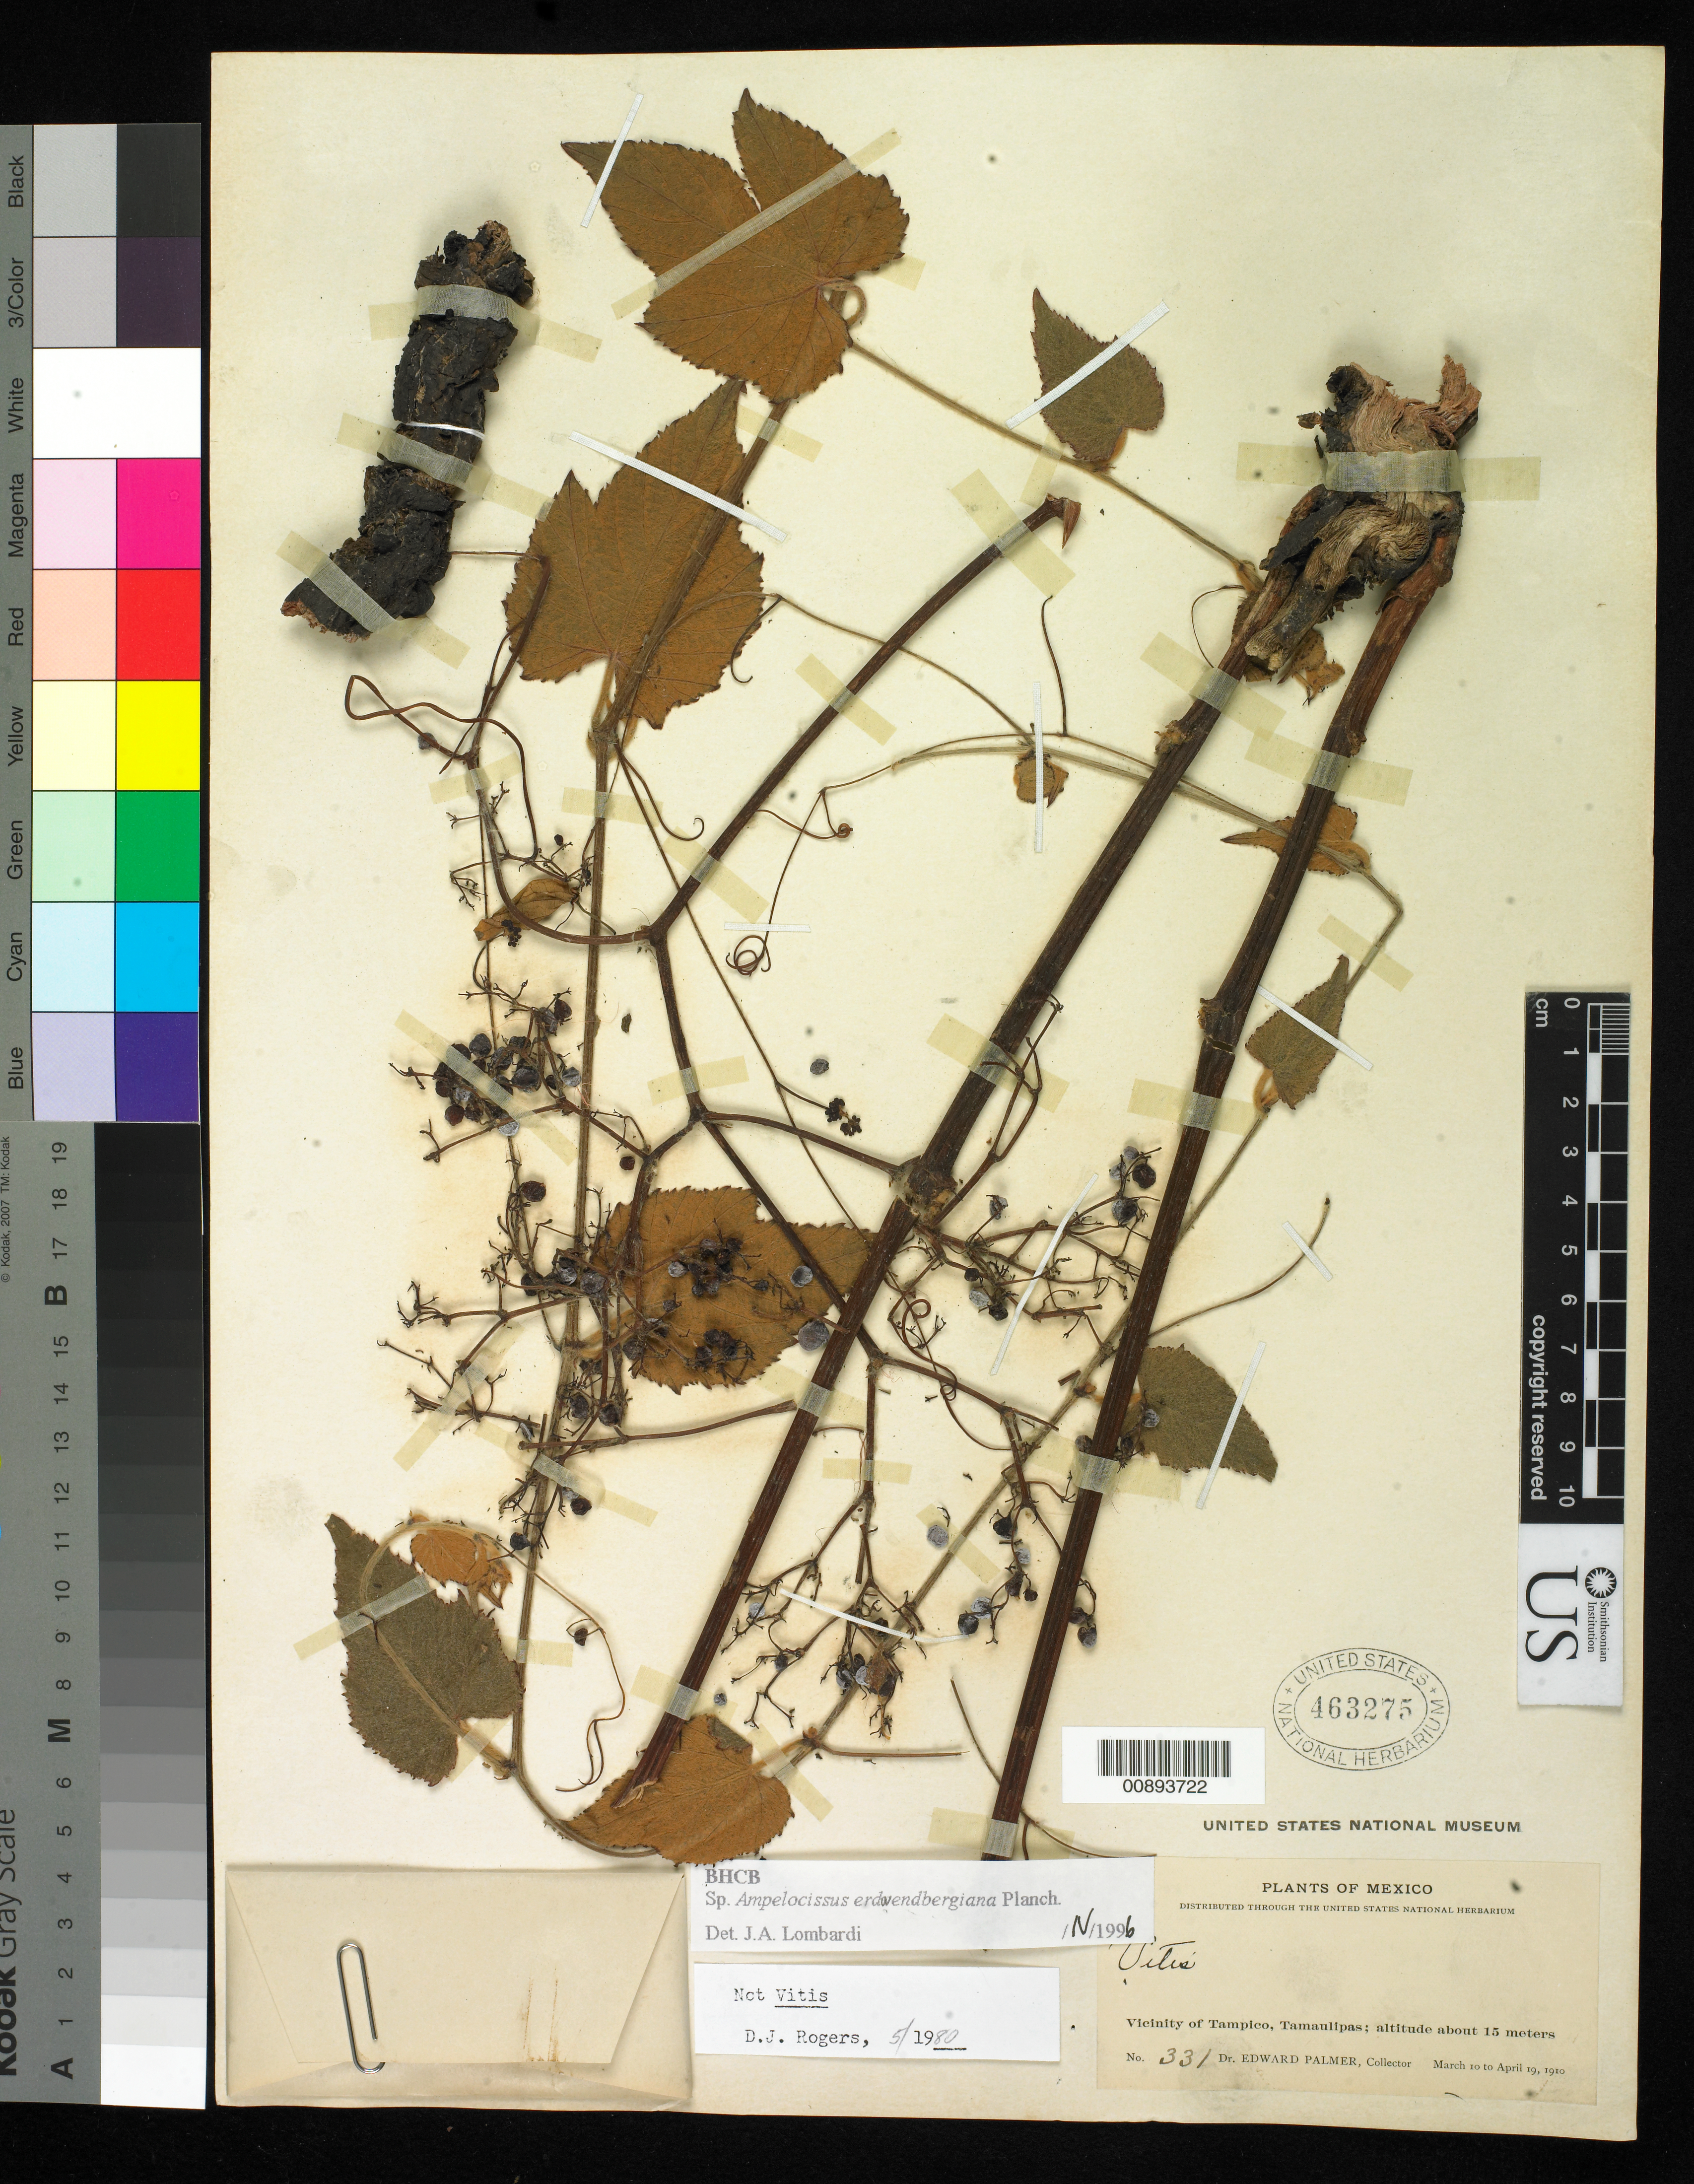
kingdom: Plantae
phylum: Tracheophyta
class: Magnoliopsida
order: Vitales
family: Vitaceae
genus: Ampelocissus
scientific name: Ampelocissus erdvendbergiana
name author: Planch.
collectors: E. Palmer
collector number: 331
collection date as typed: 10 Mar 1910 to 19 Apr 1910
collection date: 1910-03-10/1910-04-19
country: Mexico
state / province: Tamaulipas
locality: Vicinity of Tampico, Tamaulipas.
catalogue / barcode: US 463275